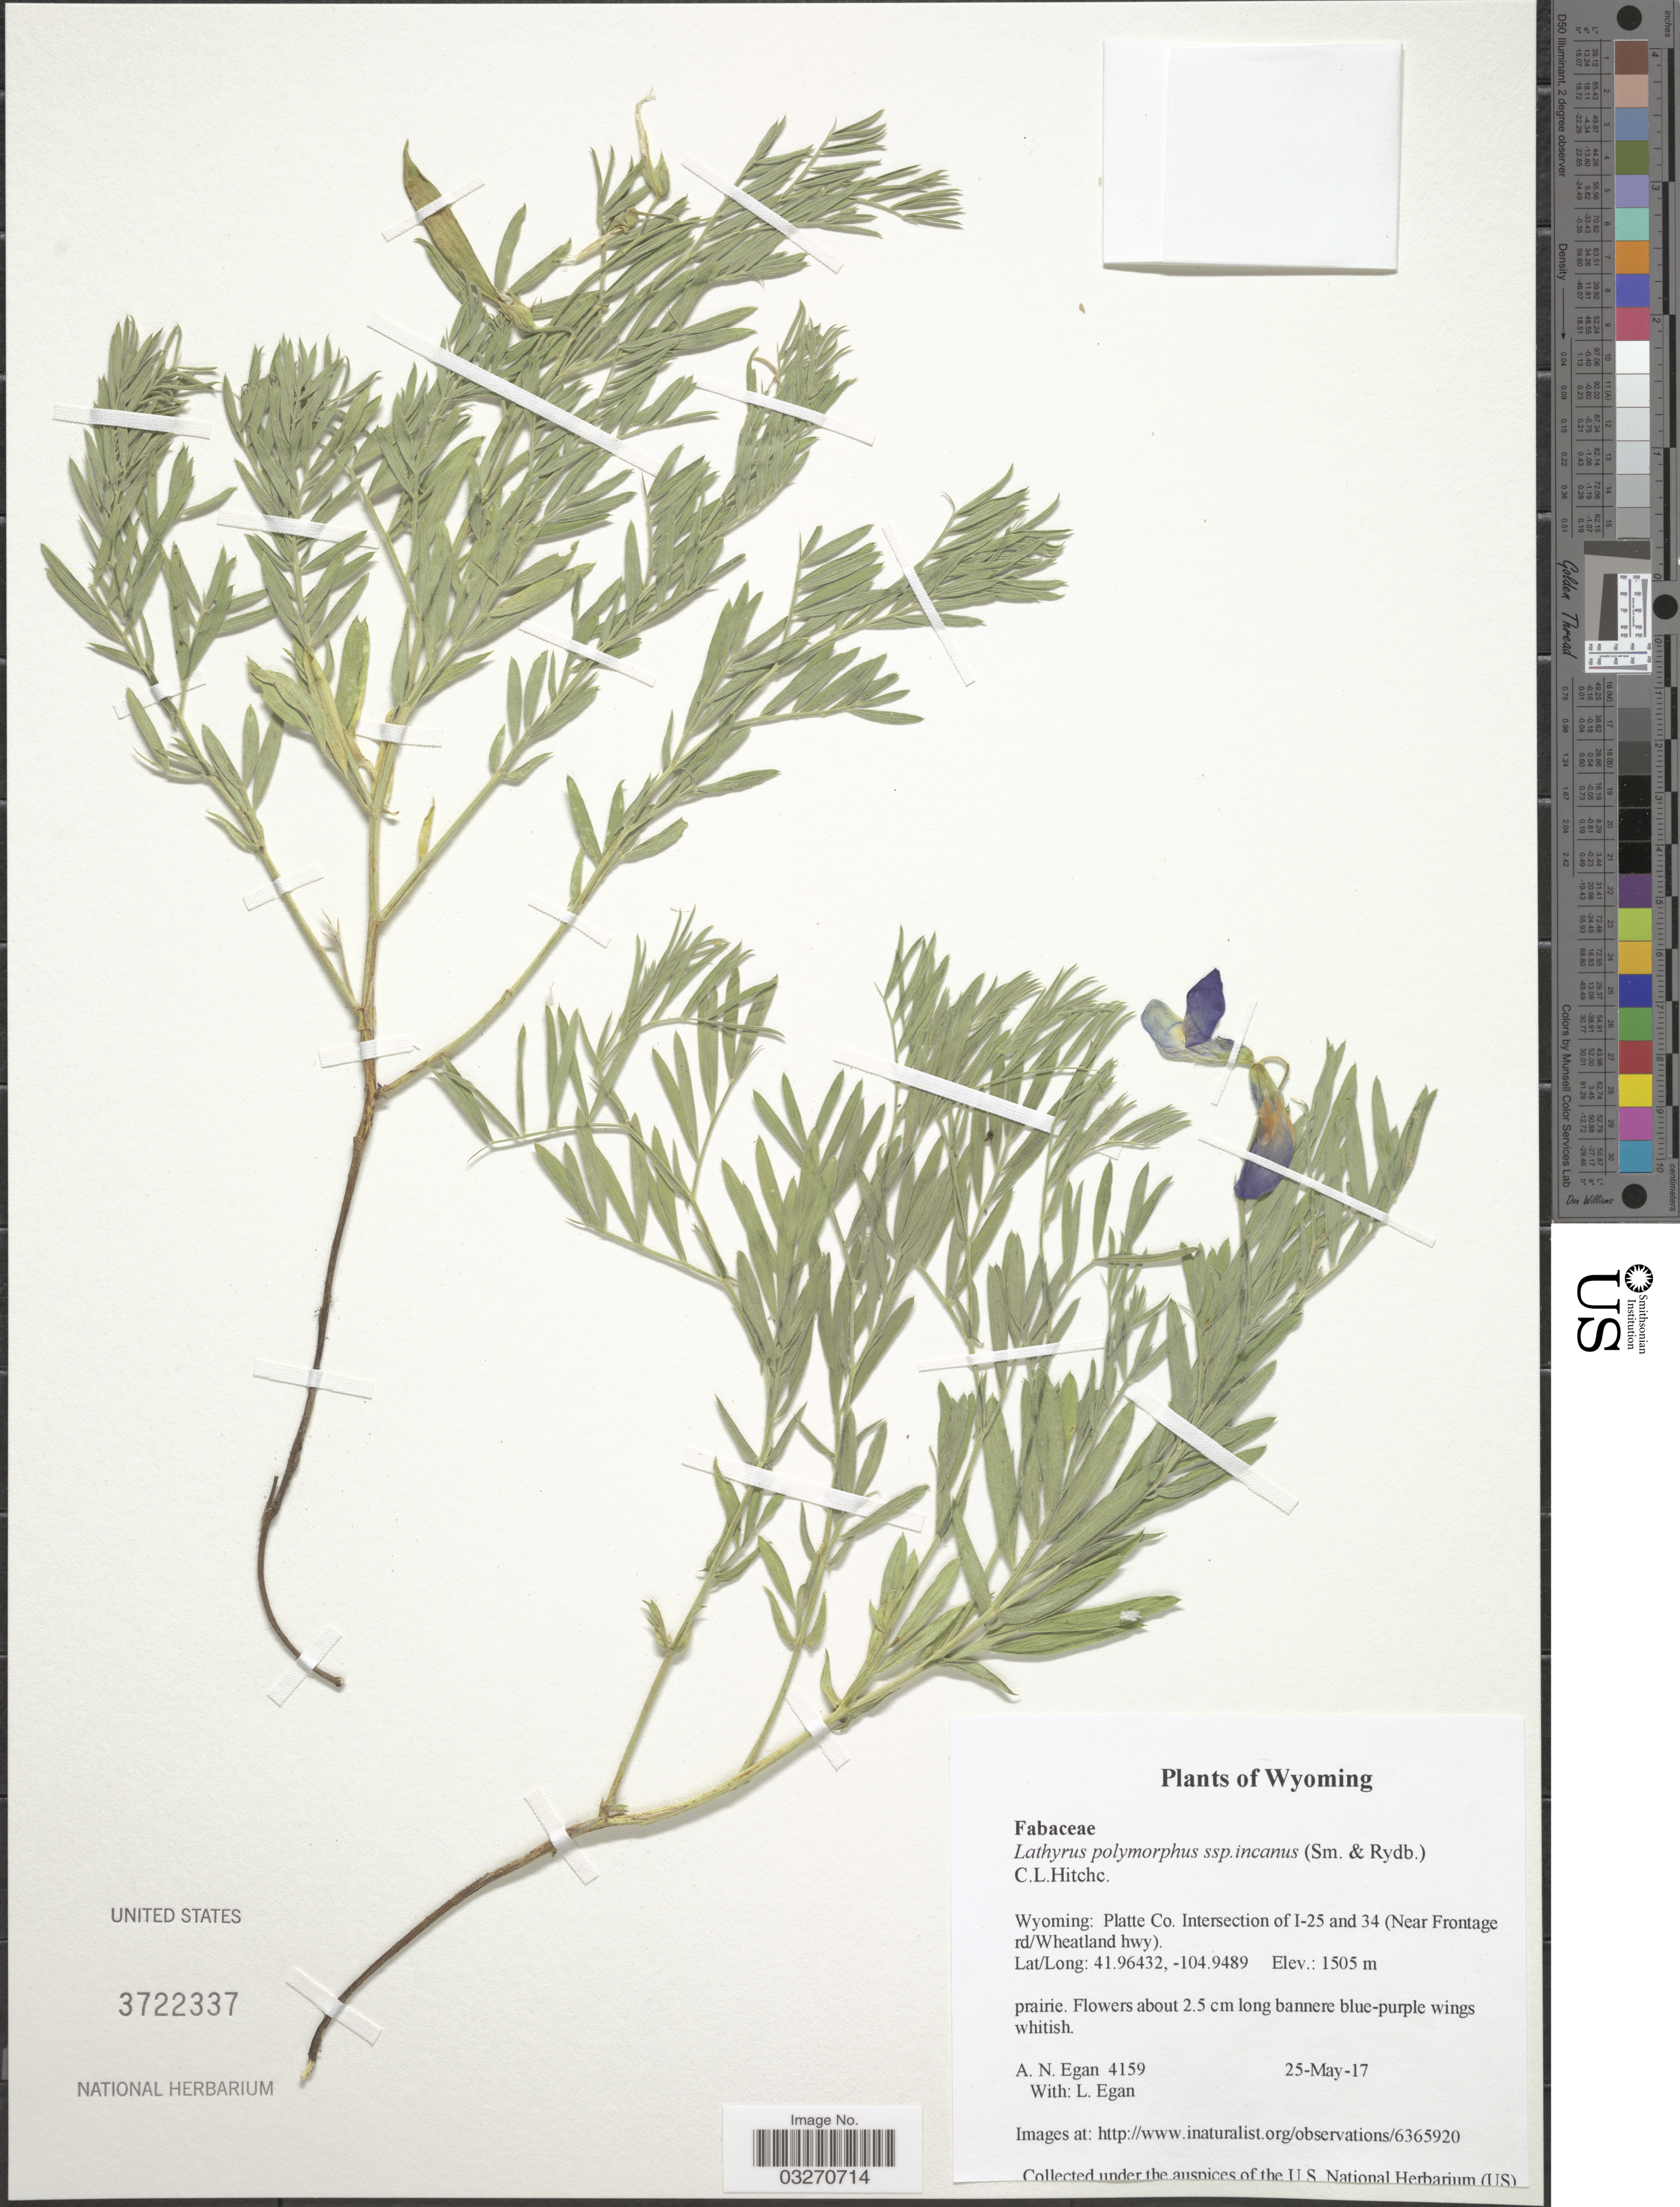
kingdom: Plantae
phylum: Tracheophyta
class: Magnoliopsida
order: Fabales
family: Fabaceae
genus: Lathyrus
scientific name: Lathyrus polymorphus subsp. incanus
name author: (Sm. & Rydb.) C.L. Hitchc.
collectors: A. N. Egan & L. Egan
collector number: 4159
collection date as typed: Transcribed d/m/y: 25/5/17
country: United States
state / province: Wyoming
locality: Platte Co. Intersection of I-25 and 34 (Near Frontage rd/ Wheatland hwy).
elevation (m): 1505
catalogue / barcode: US 3722337